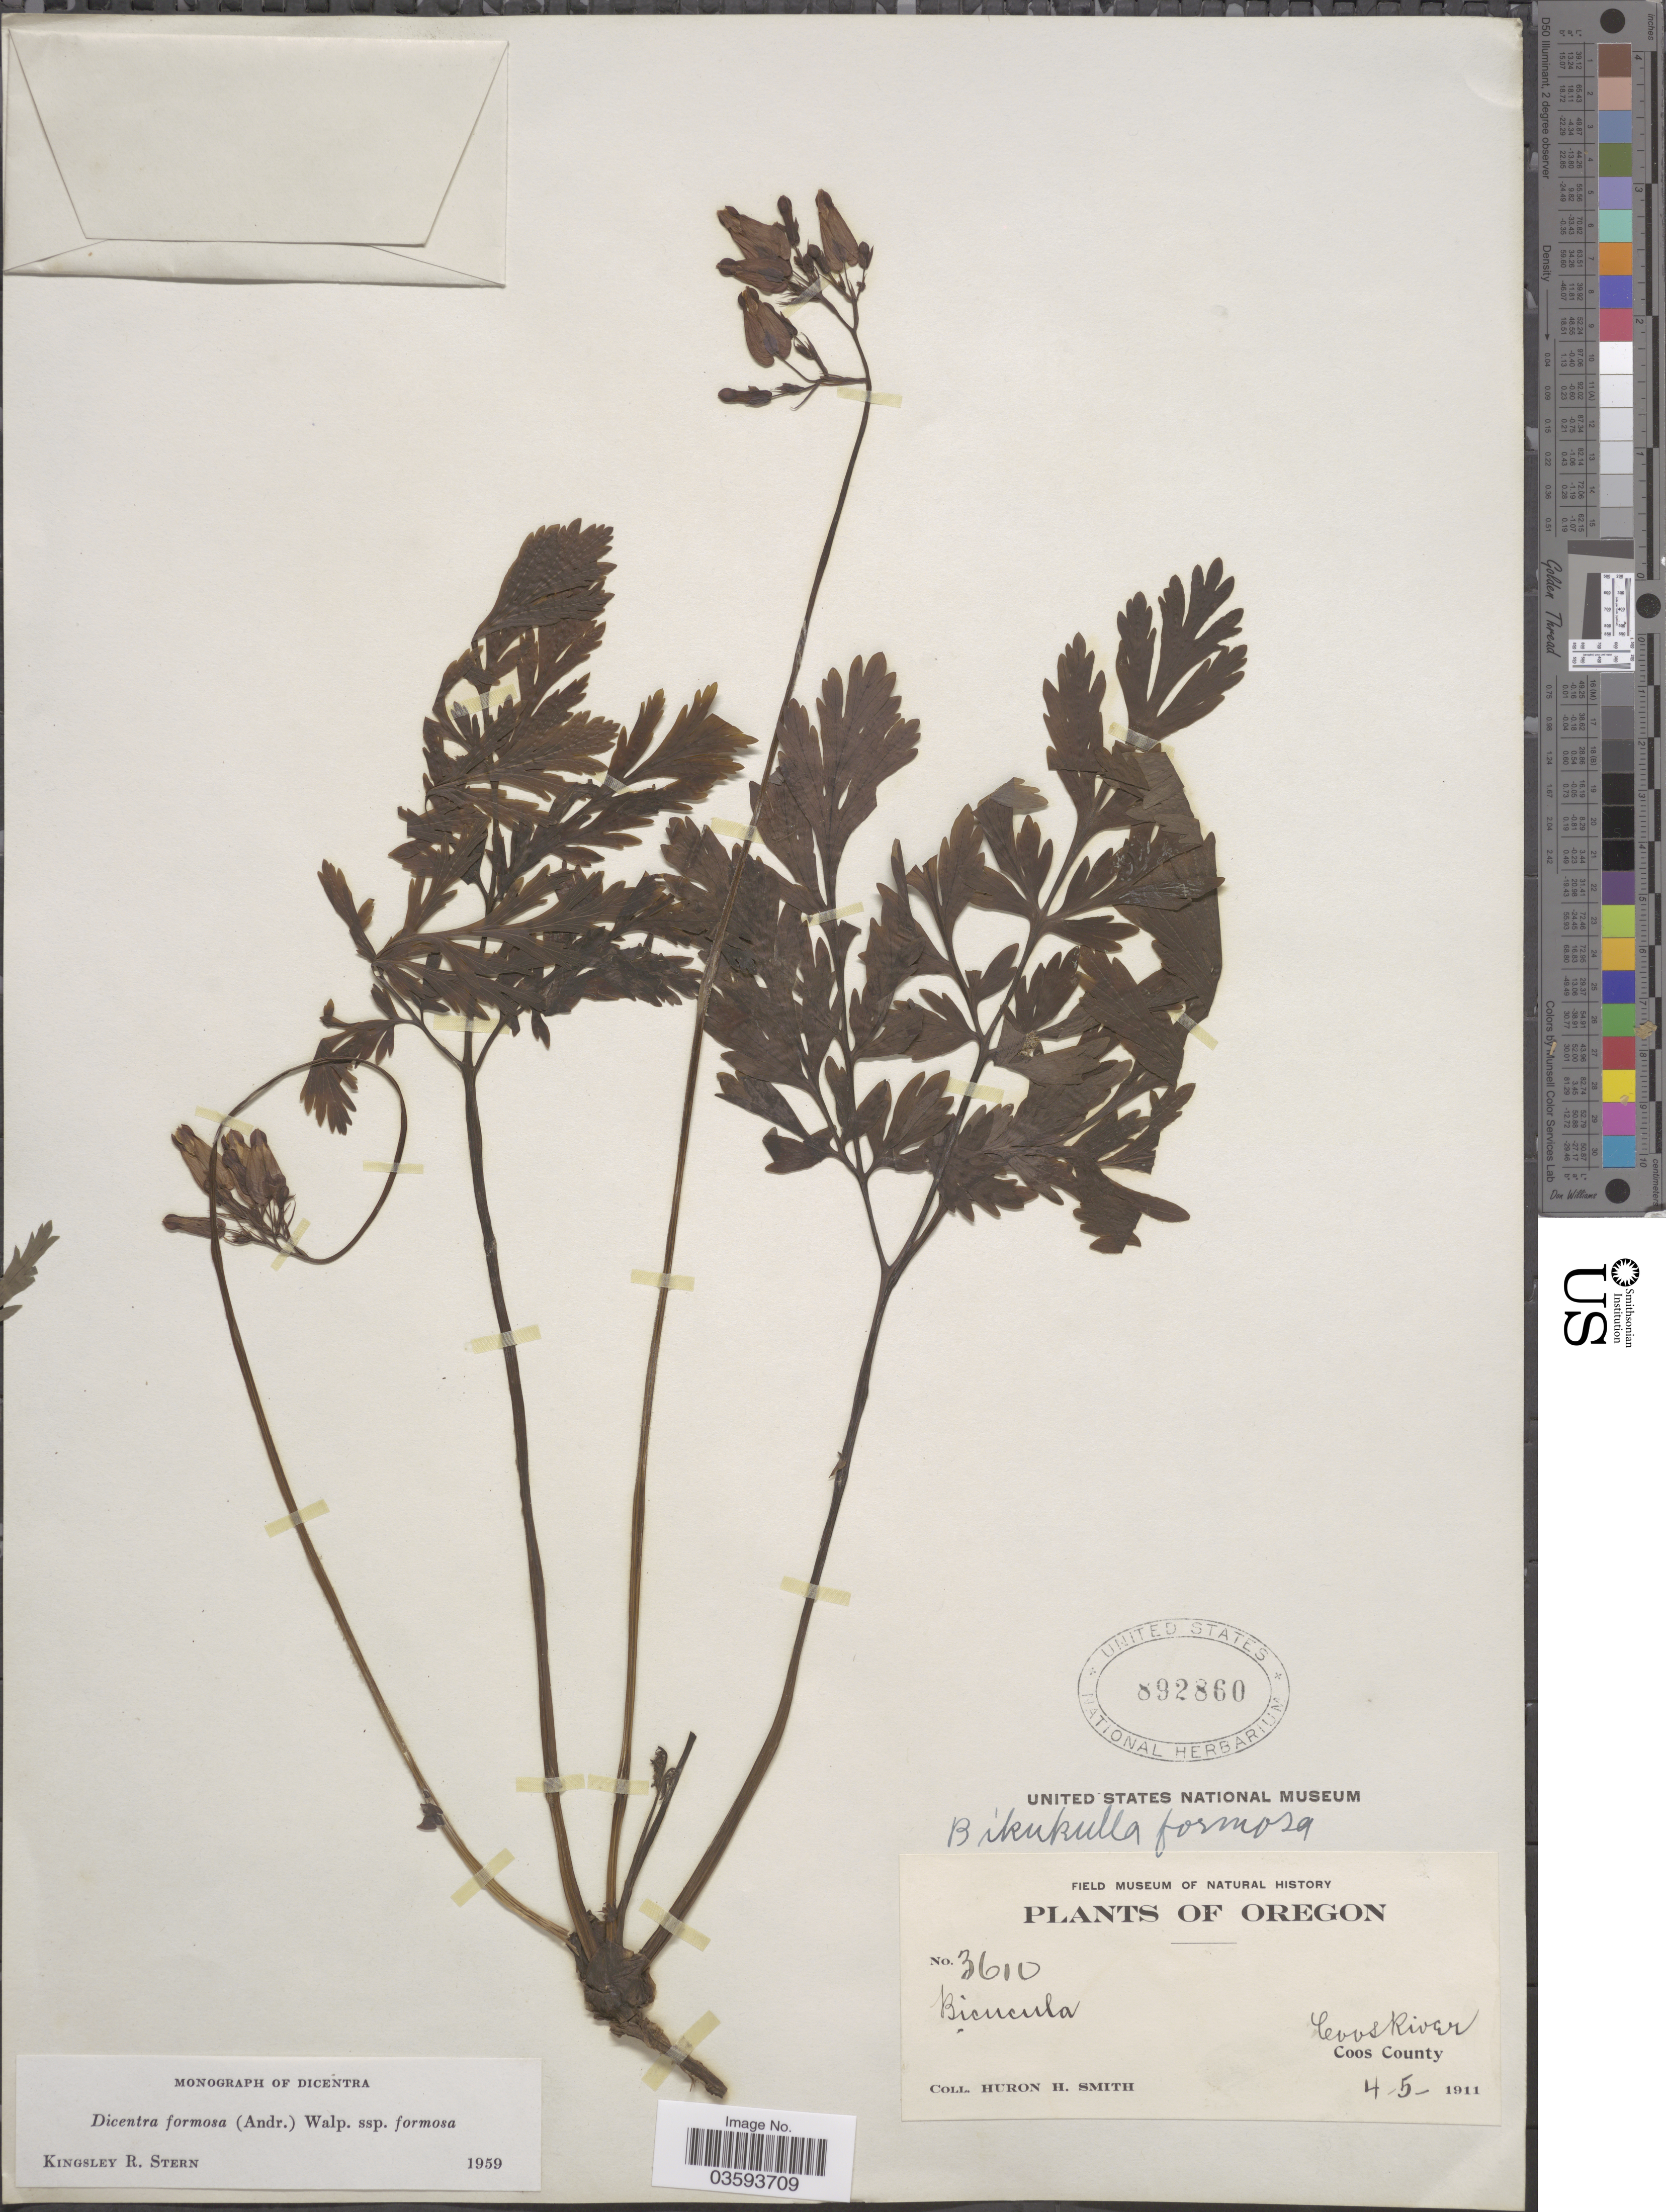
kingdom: Plantae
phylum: Tracheophyta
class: Magnoliopsida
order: Ranunculales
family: Papaveraceae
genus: Dicentra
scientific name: Dicentra formosa subsp. formosa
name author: (Haw.) Walp.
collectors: Huron H. Smith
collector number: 3610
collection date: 1911-04-05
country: United States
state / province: Oregon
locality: Coos River. Coos County.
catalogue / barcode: US 892860